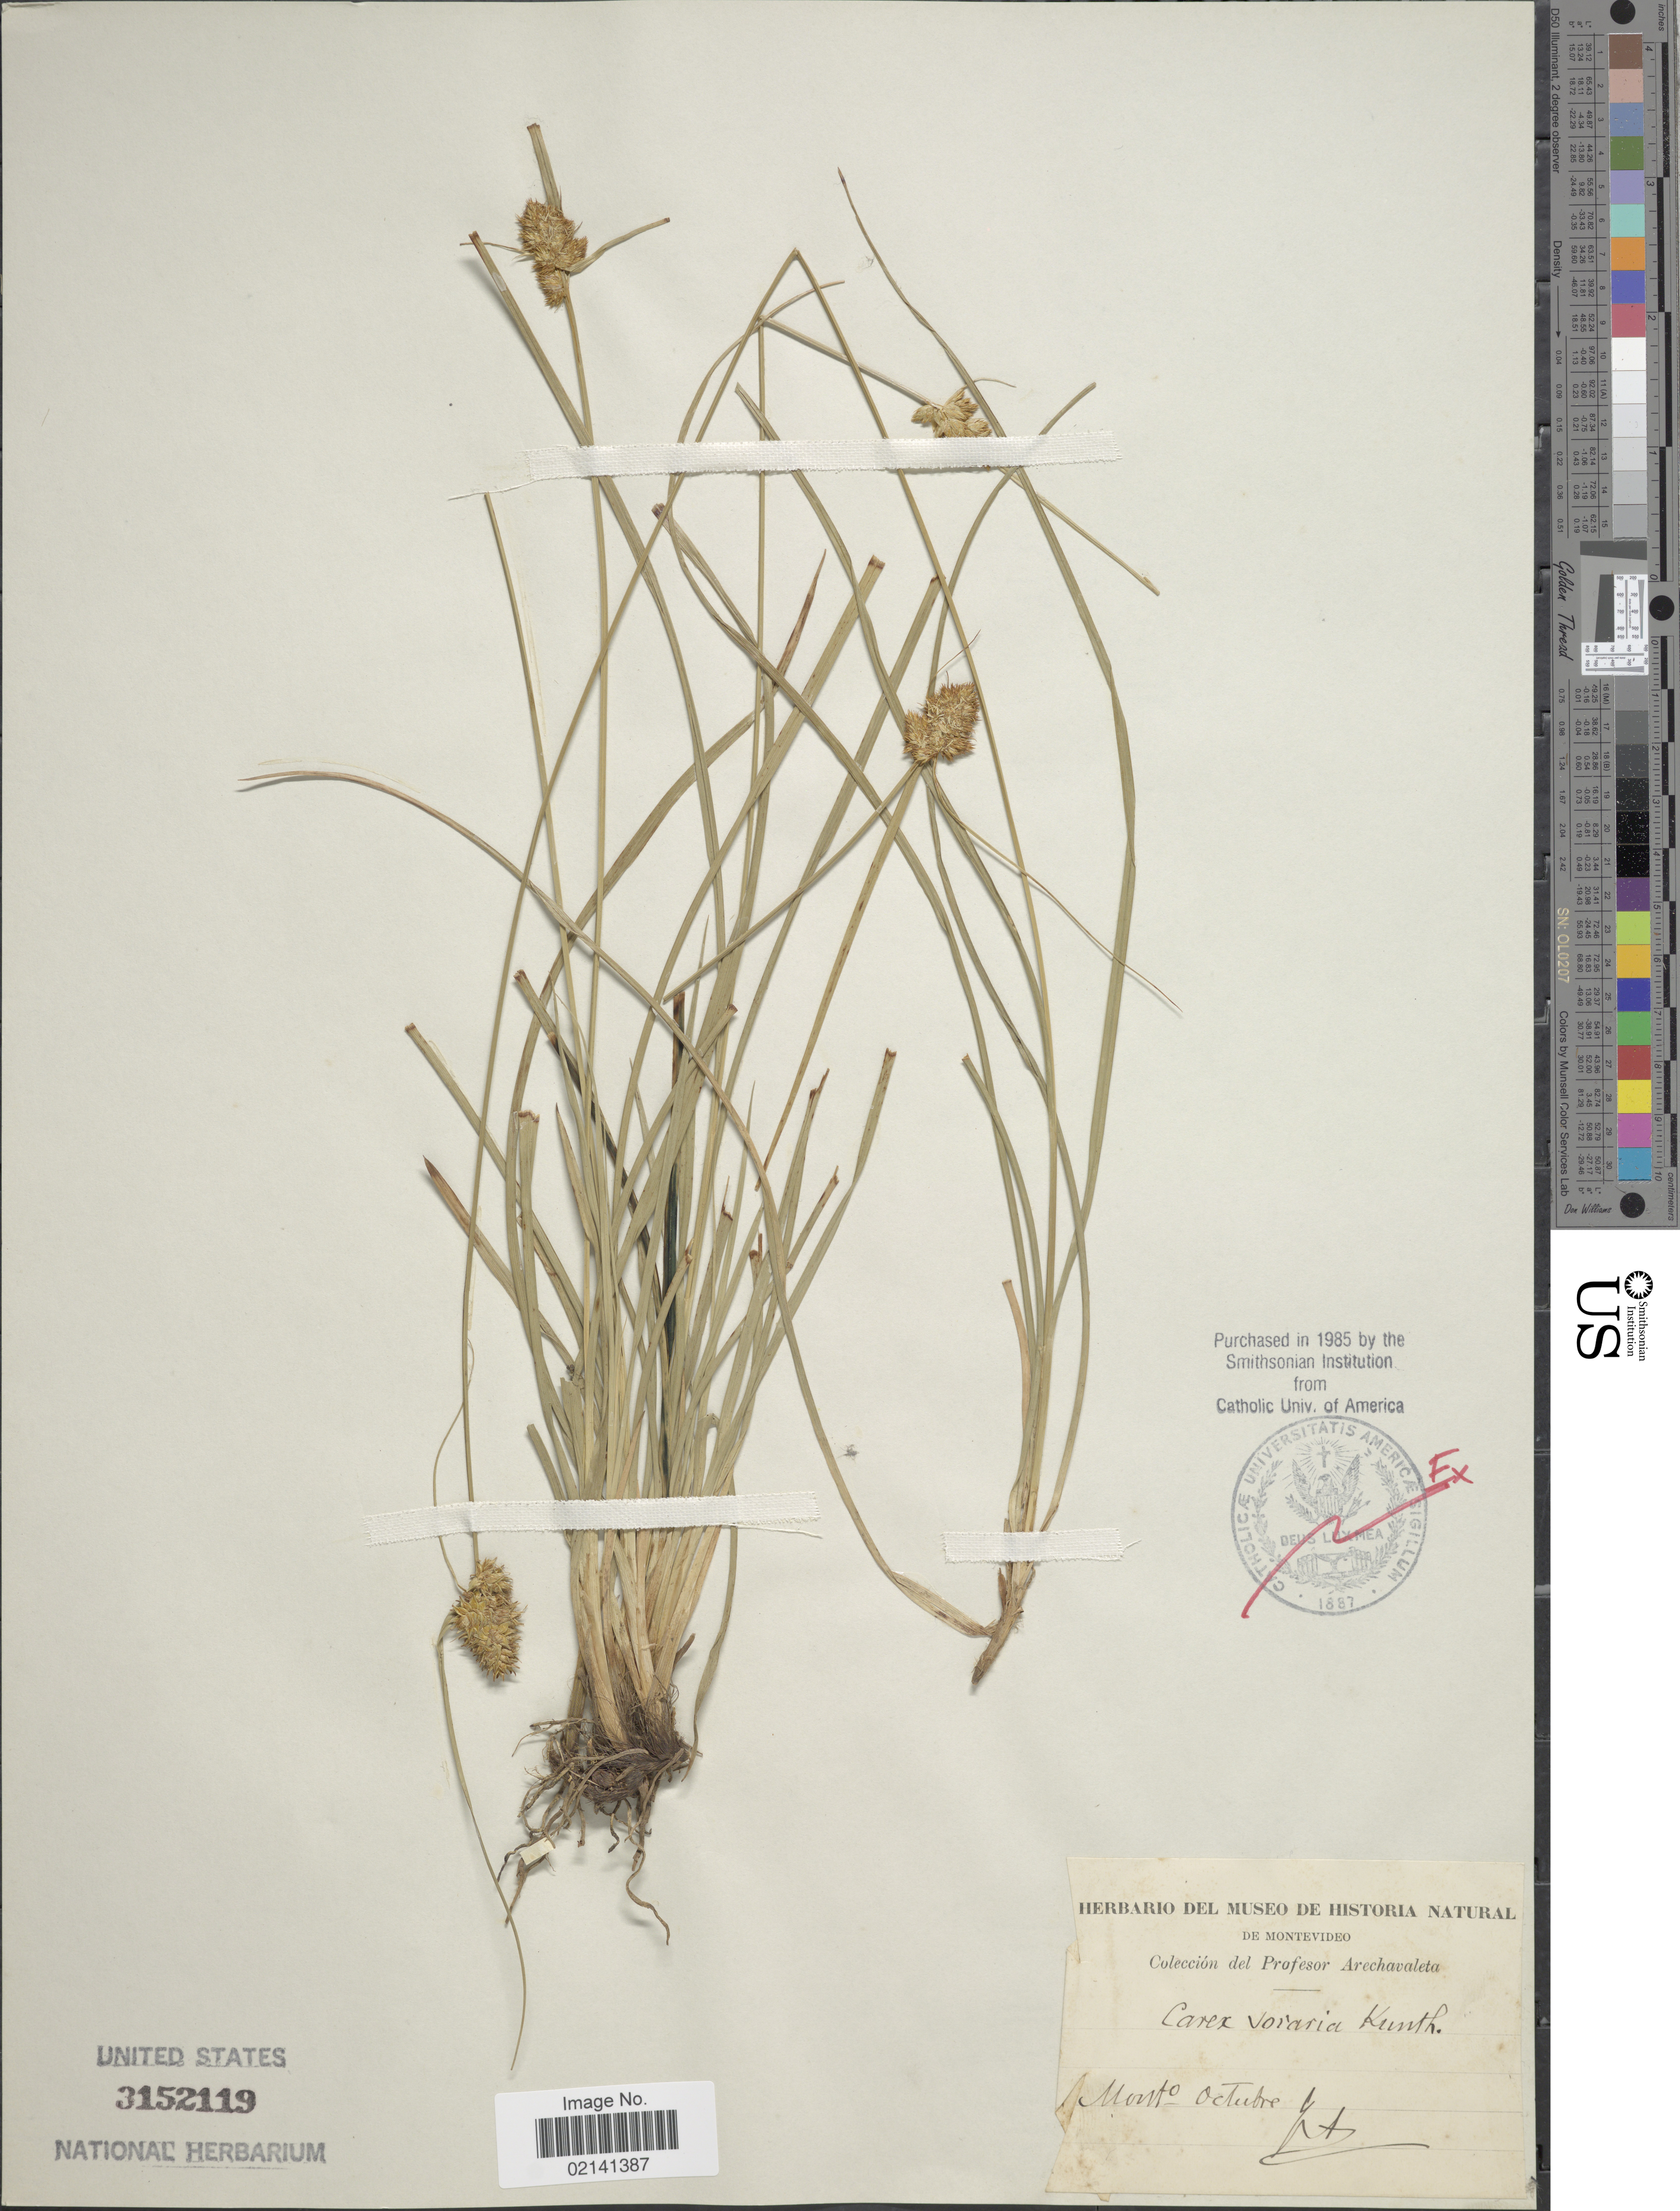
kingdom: Plantae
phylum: Tracheophyta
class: Liliopsida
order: Poales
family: Cyperaceae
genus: Carex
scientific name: Carex sororia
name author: Kunth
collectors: J. Arechavaleta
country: Uruguay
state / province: Montevideo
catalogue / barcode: US 3152119